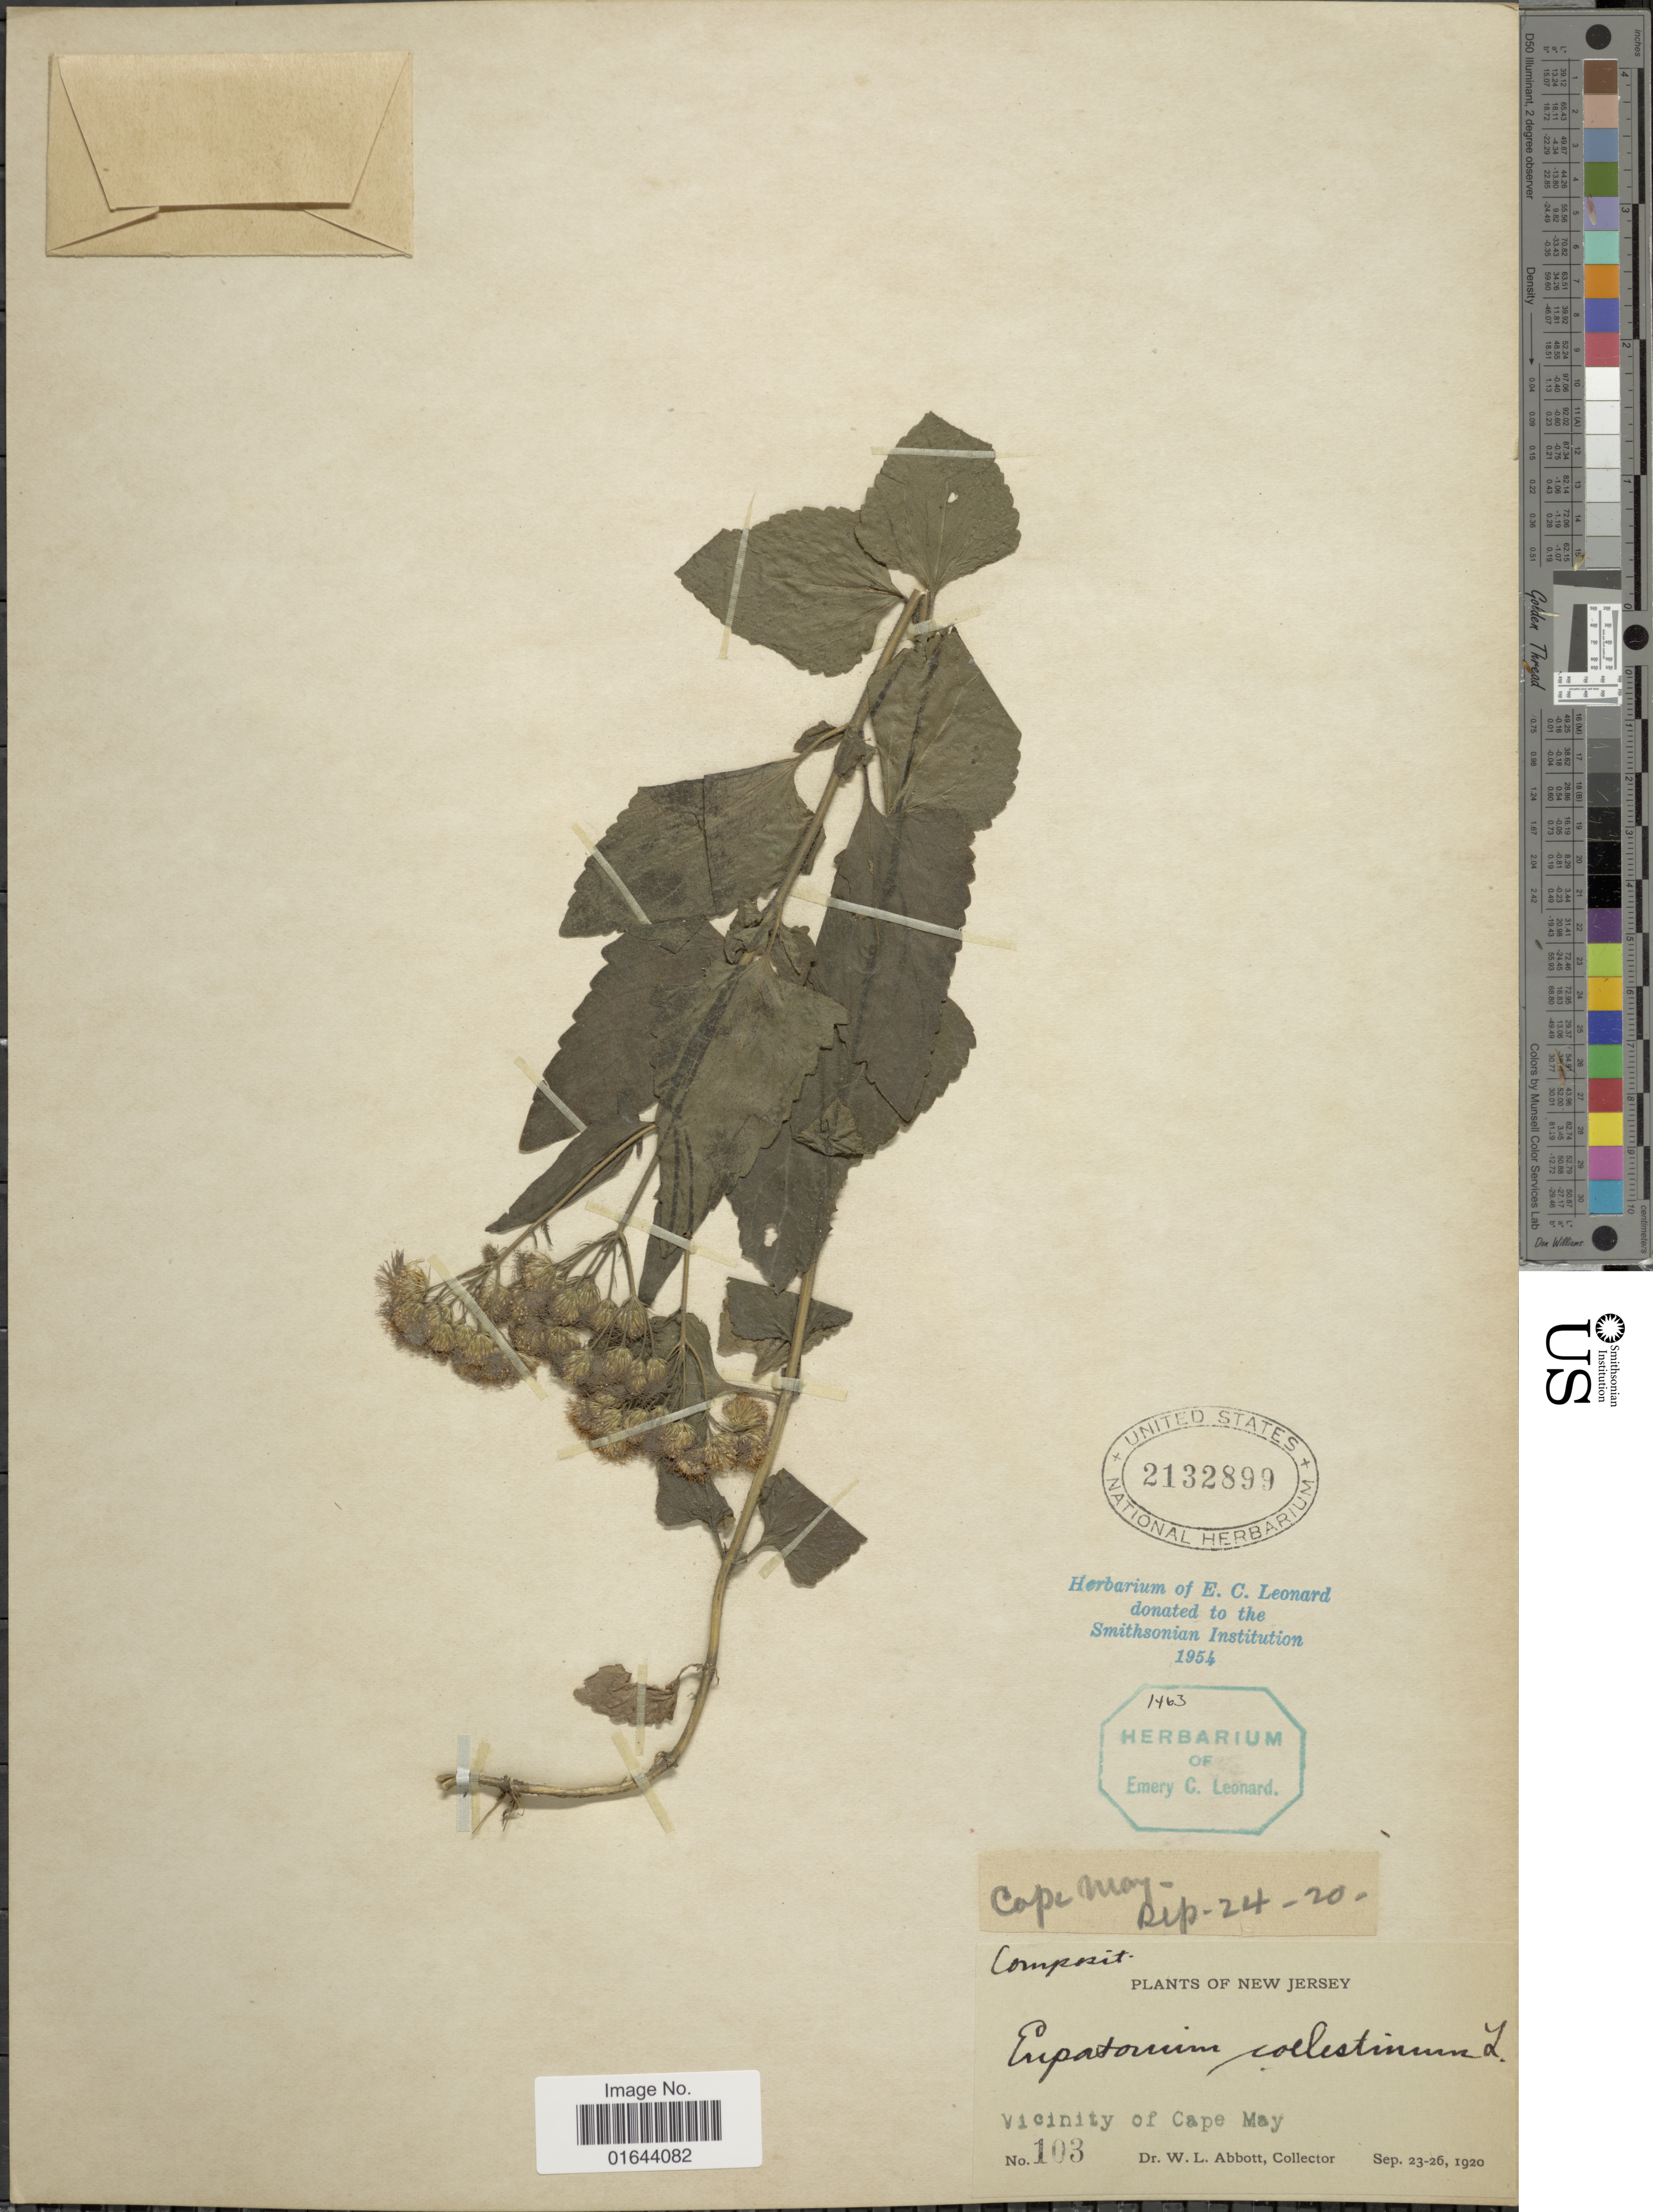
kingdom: Plantae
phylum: Tracheophyta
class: Magnoliopsida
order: Asterales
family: Asteraceae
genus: Conoclinium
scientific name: Conoclinium coelestinum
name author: (L.) DC.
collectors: W. L. Abbott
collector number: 103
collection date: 1920-09-23/1920-09-26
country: United States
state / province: New Jersey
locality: Vicinity of Cape May.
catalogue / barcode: US 2132899